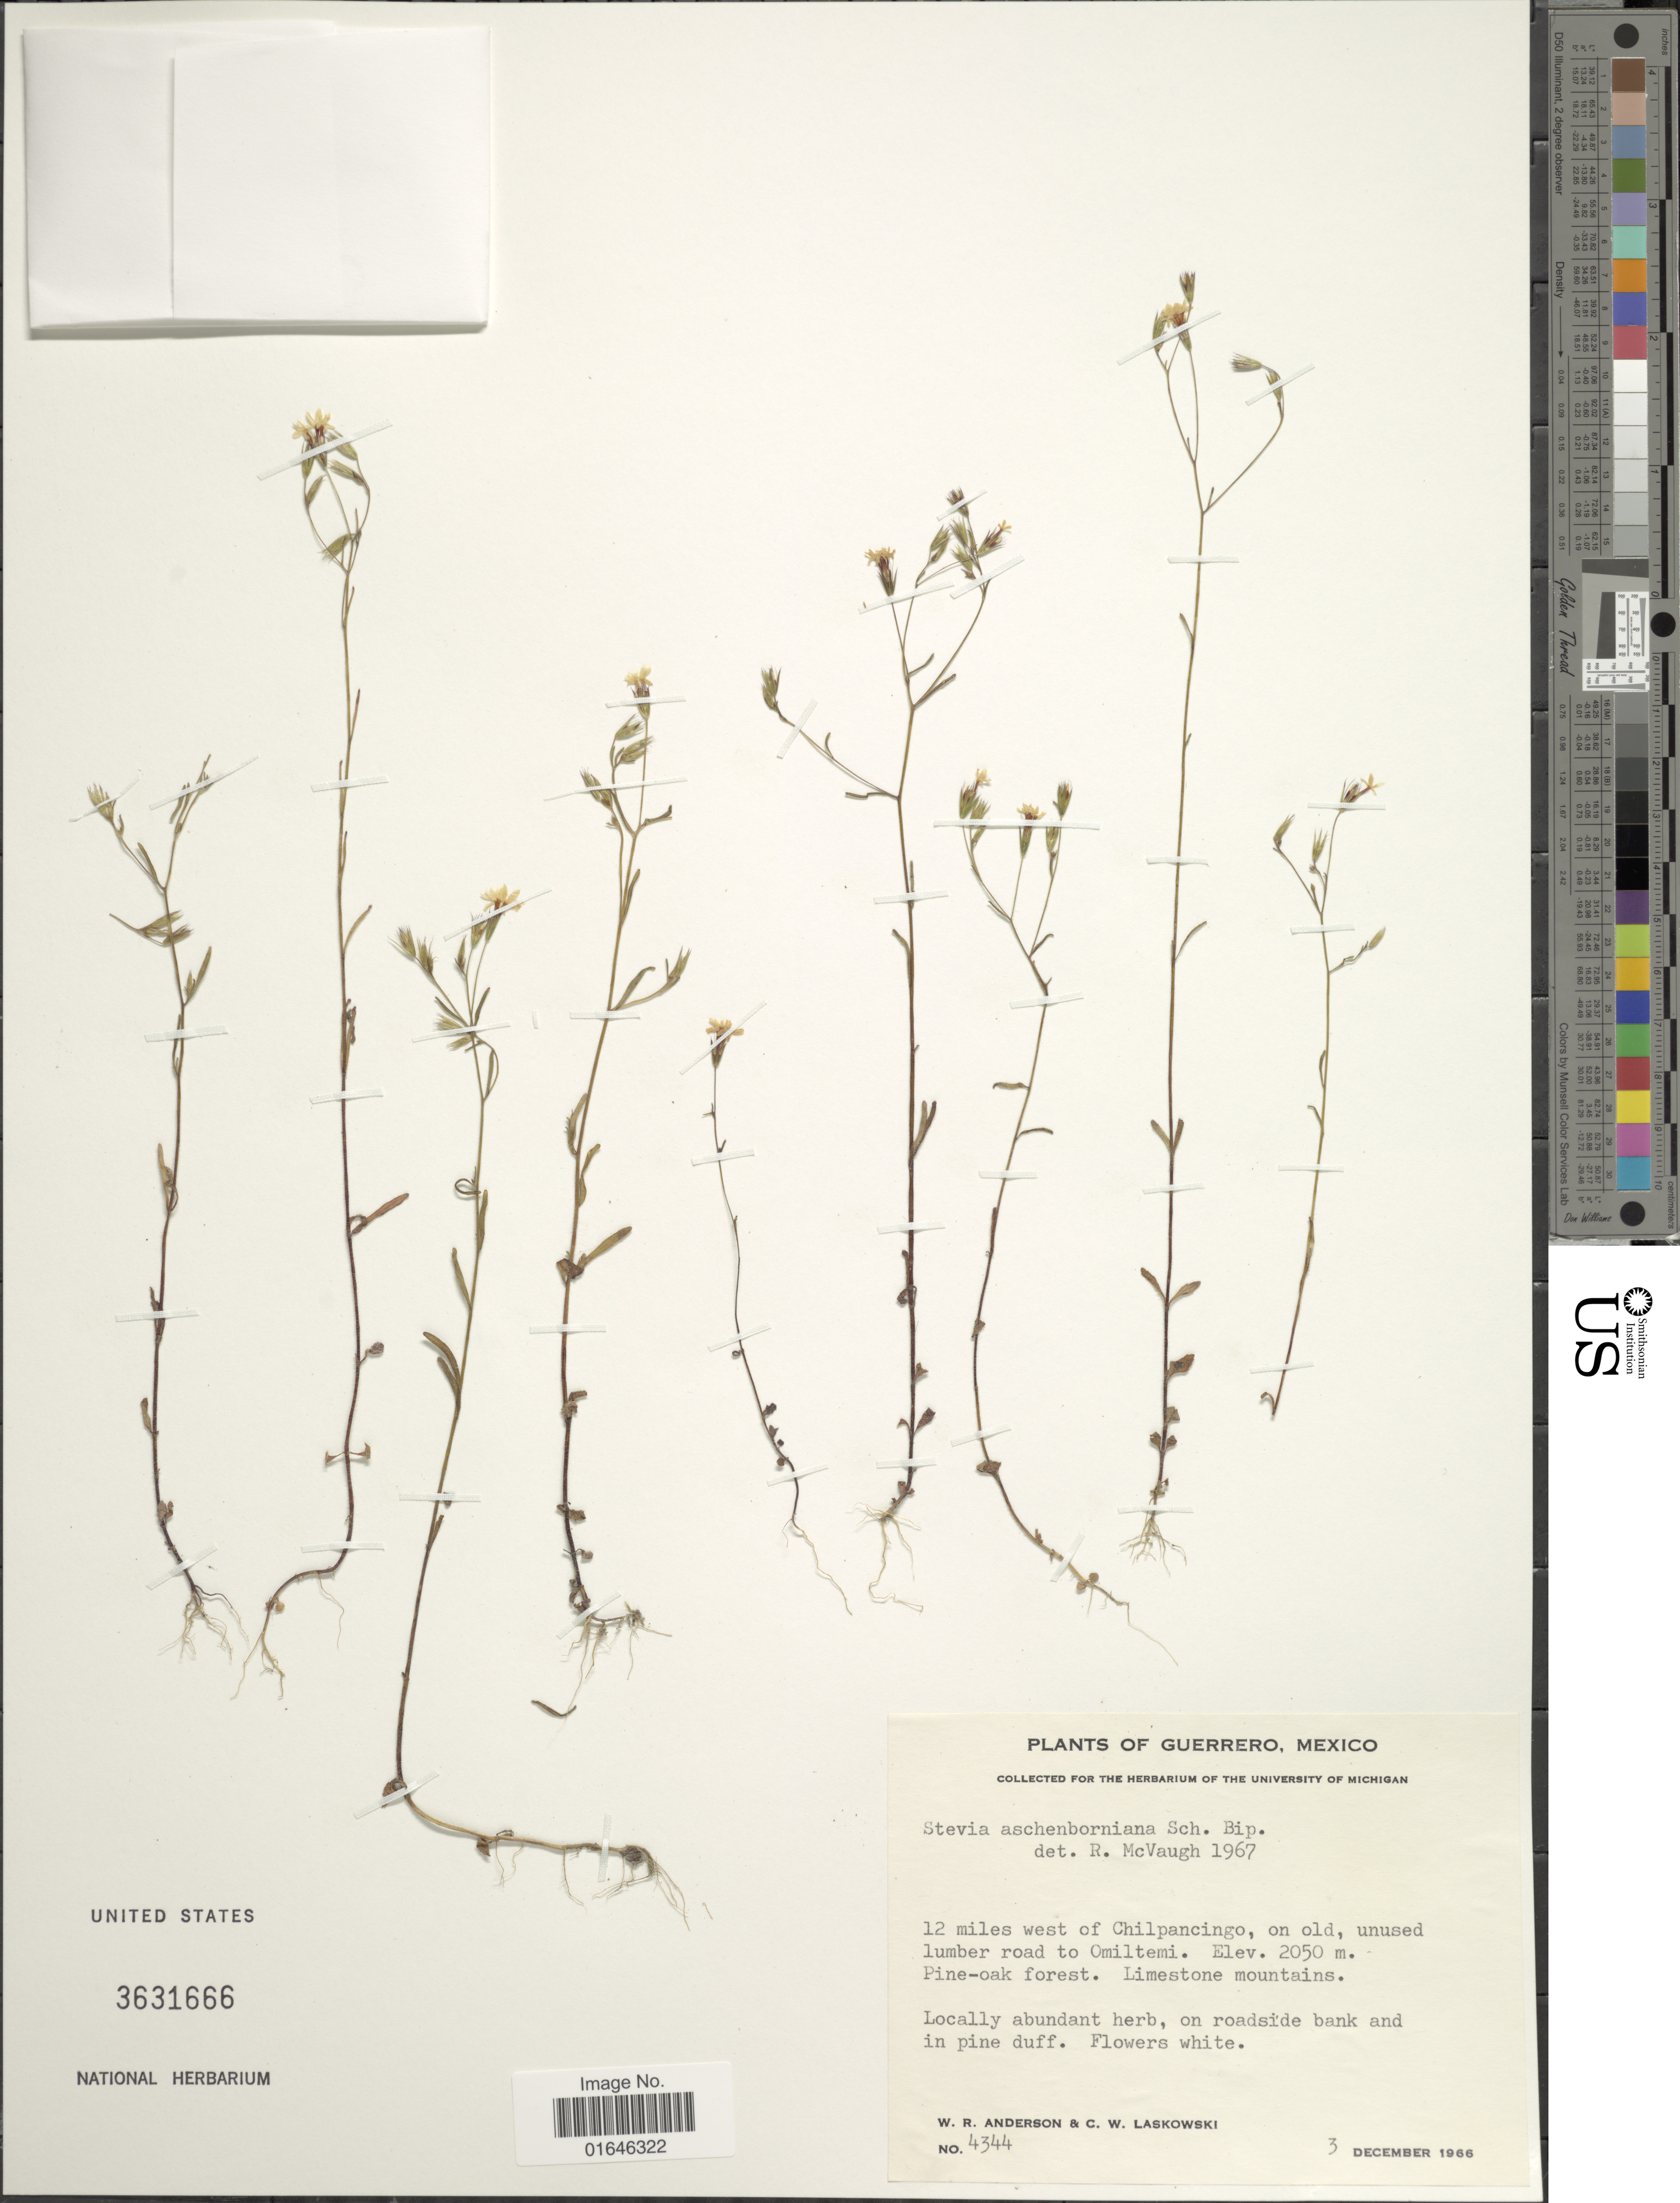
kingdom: Plantae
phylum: Tracheophyta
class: Magnoliopsida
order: Asterales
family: Asteraceae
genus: Stevia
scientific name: Stevia aschenborniana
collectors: W. Anderson & C. Laskowski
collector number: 4344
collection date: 1966-12-03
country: Mexico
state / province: Guerrero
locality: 12 miles west of Chilpancingo, on old, unused lumber road to Omiltemi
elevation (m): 2050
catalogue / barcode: US 3631666